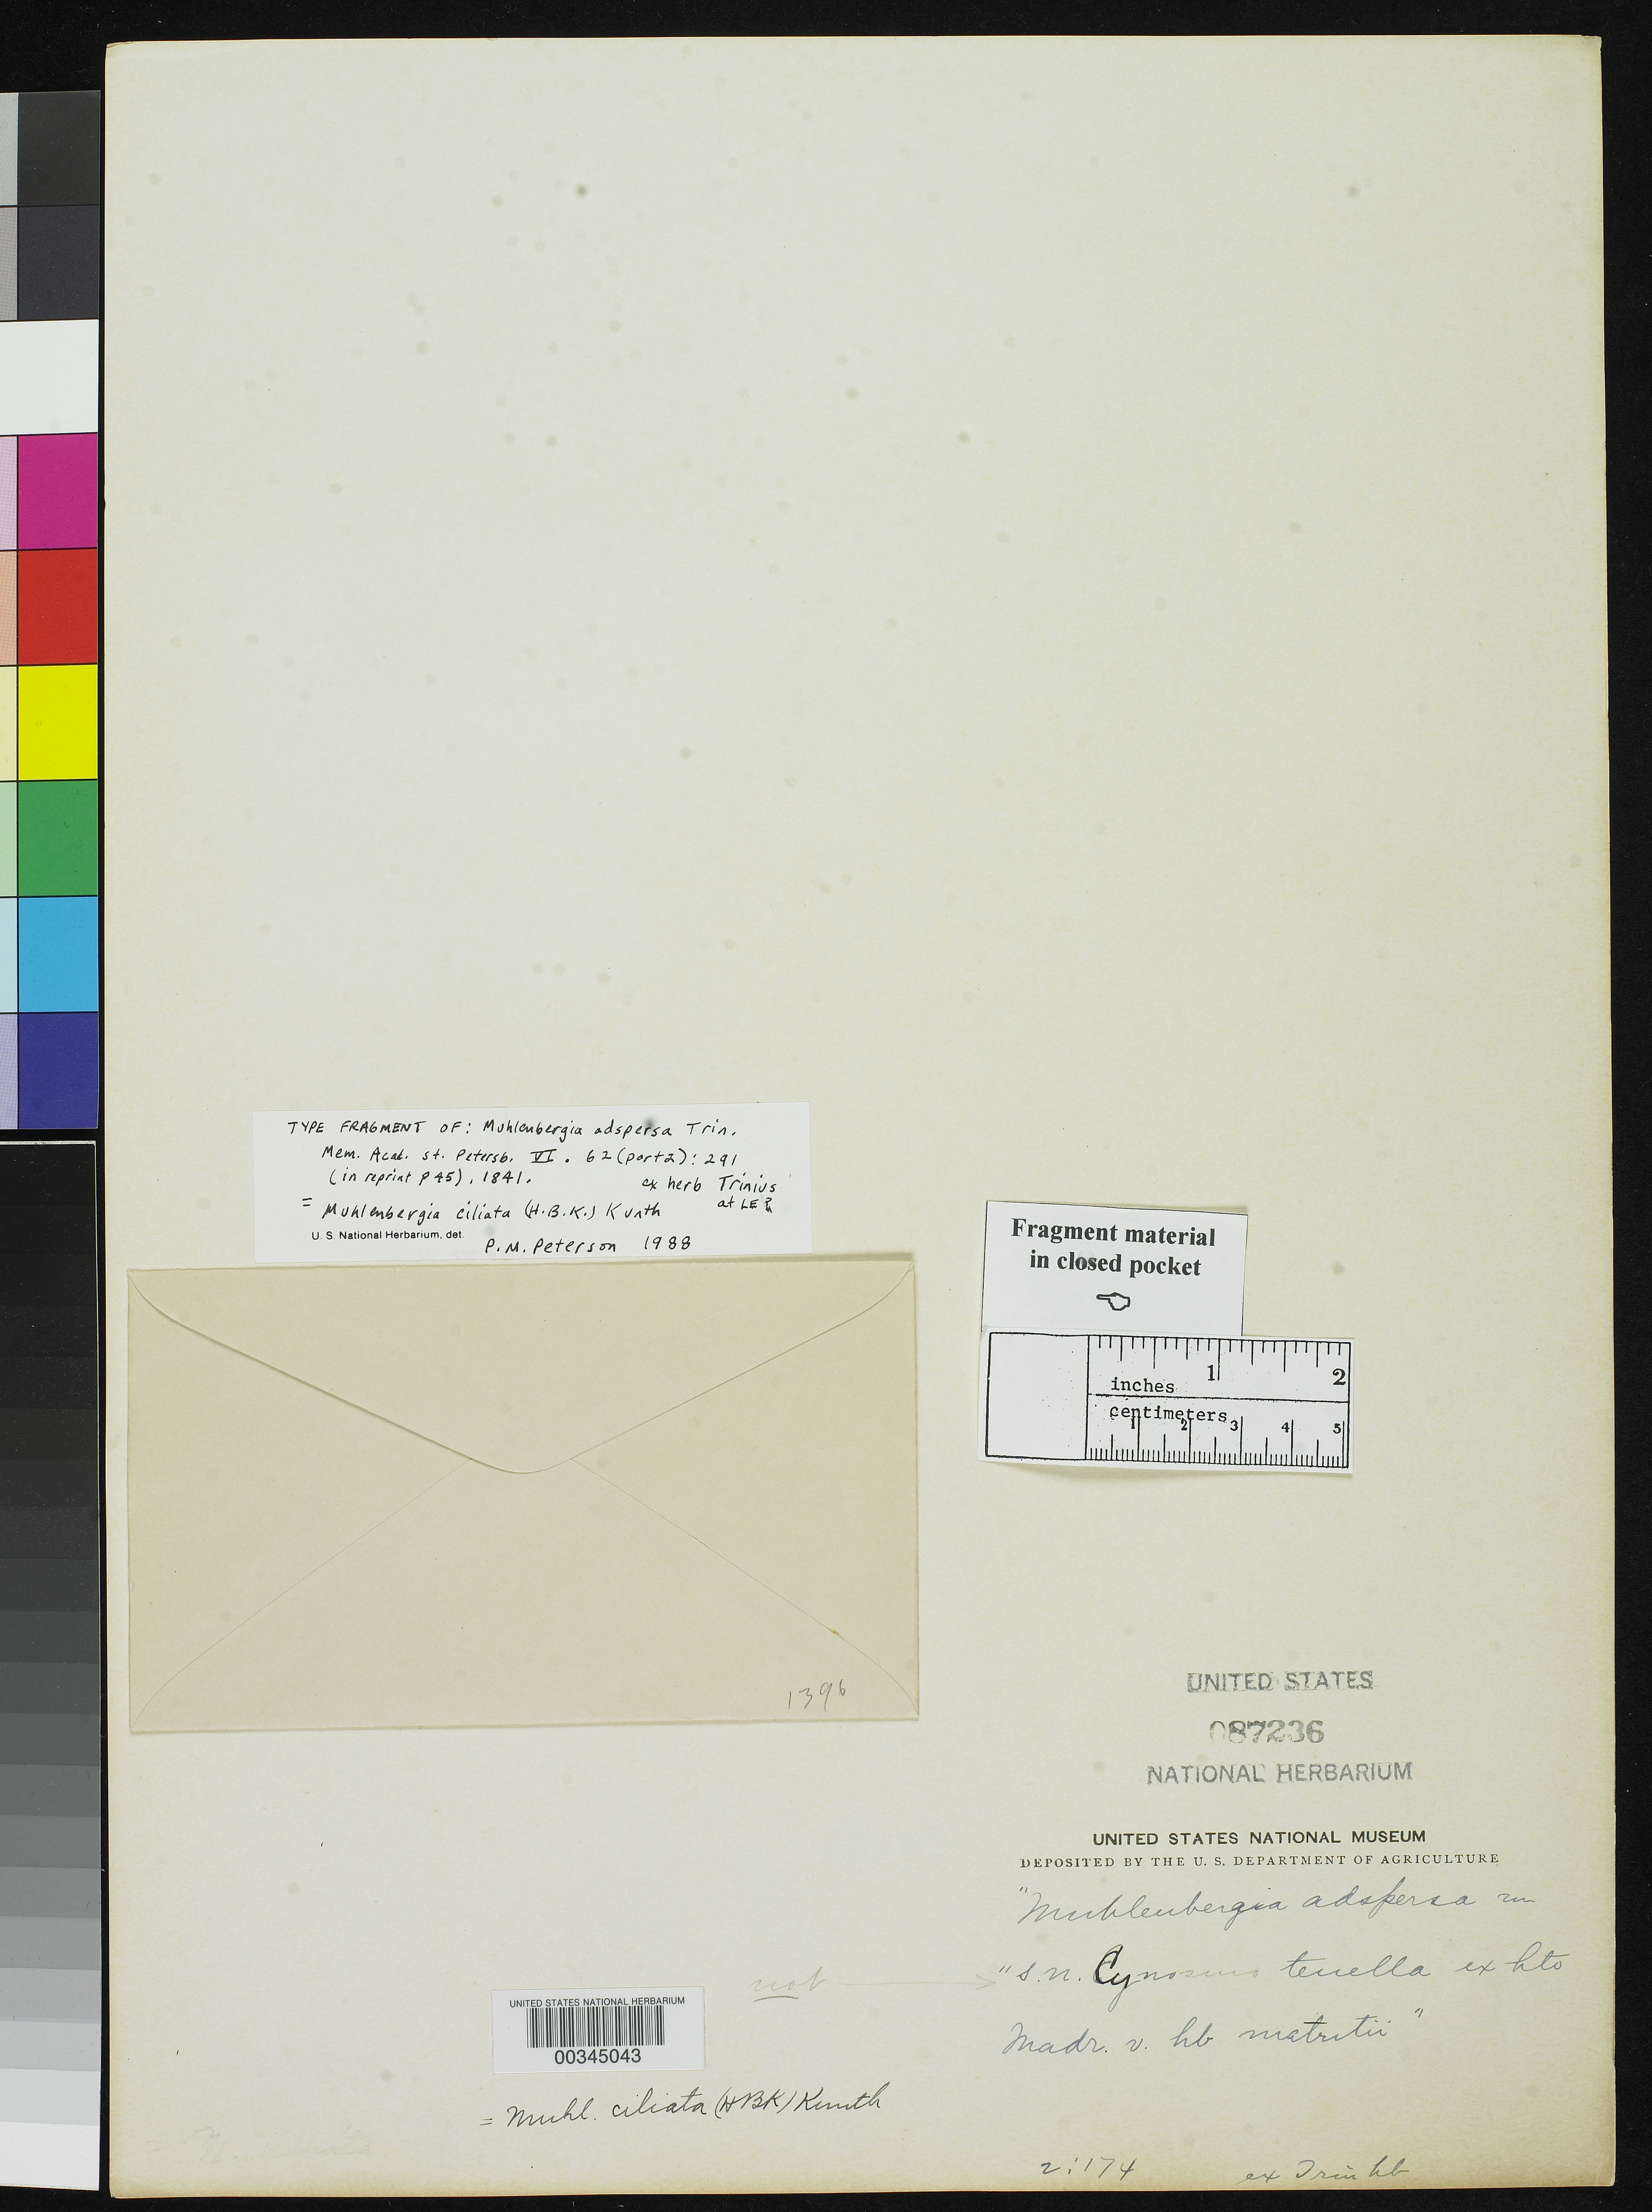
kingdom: Plantae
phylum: Tracheophyta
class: Liliopsida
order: Poales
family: Poaceae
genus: Muhlenbergia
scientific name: Muhlenbergia adspera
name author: Trin.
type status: Type Fragment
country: Peru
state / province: San Martín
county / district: Mariscal Cáceres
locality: Rio Huallaga, margen Derecha del; Balsa Probana; dtto. Tocache Nuevo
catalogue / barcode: US 87236